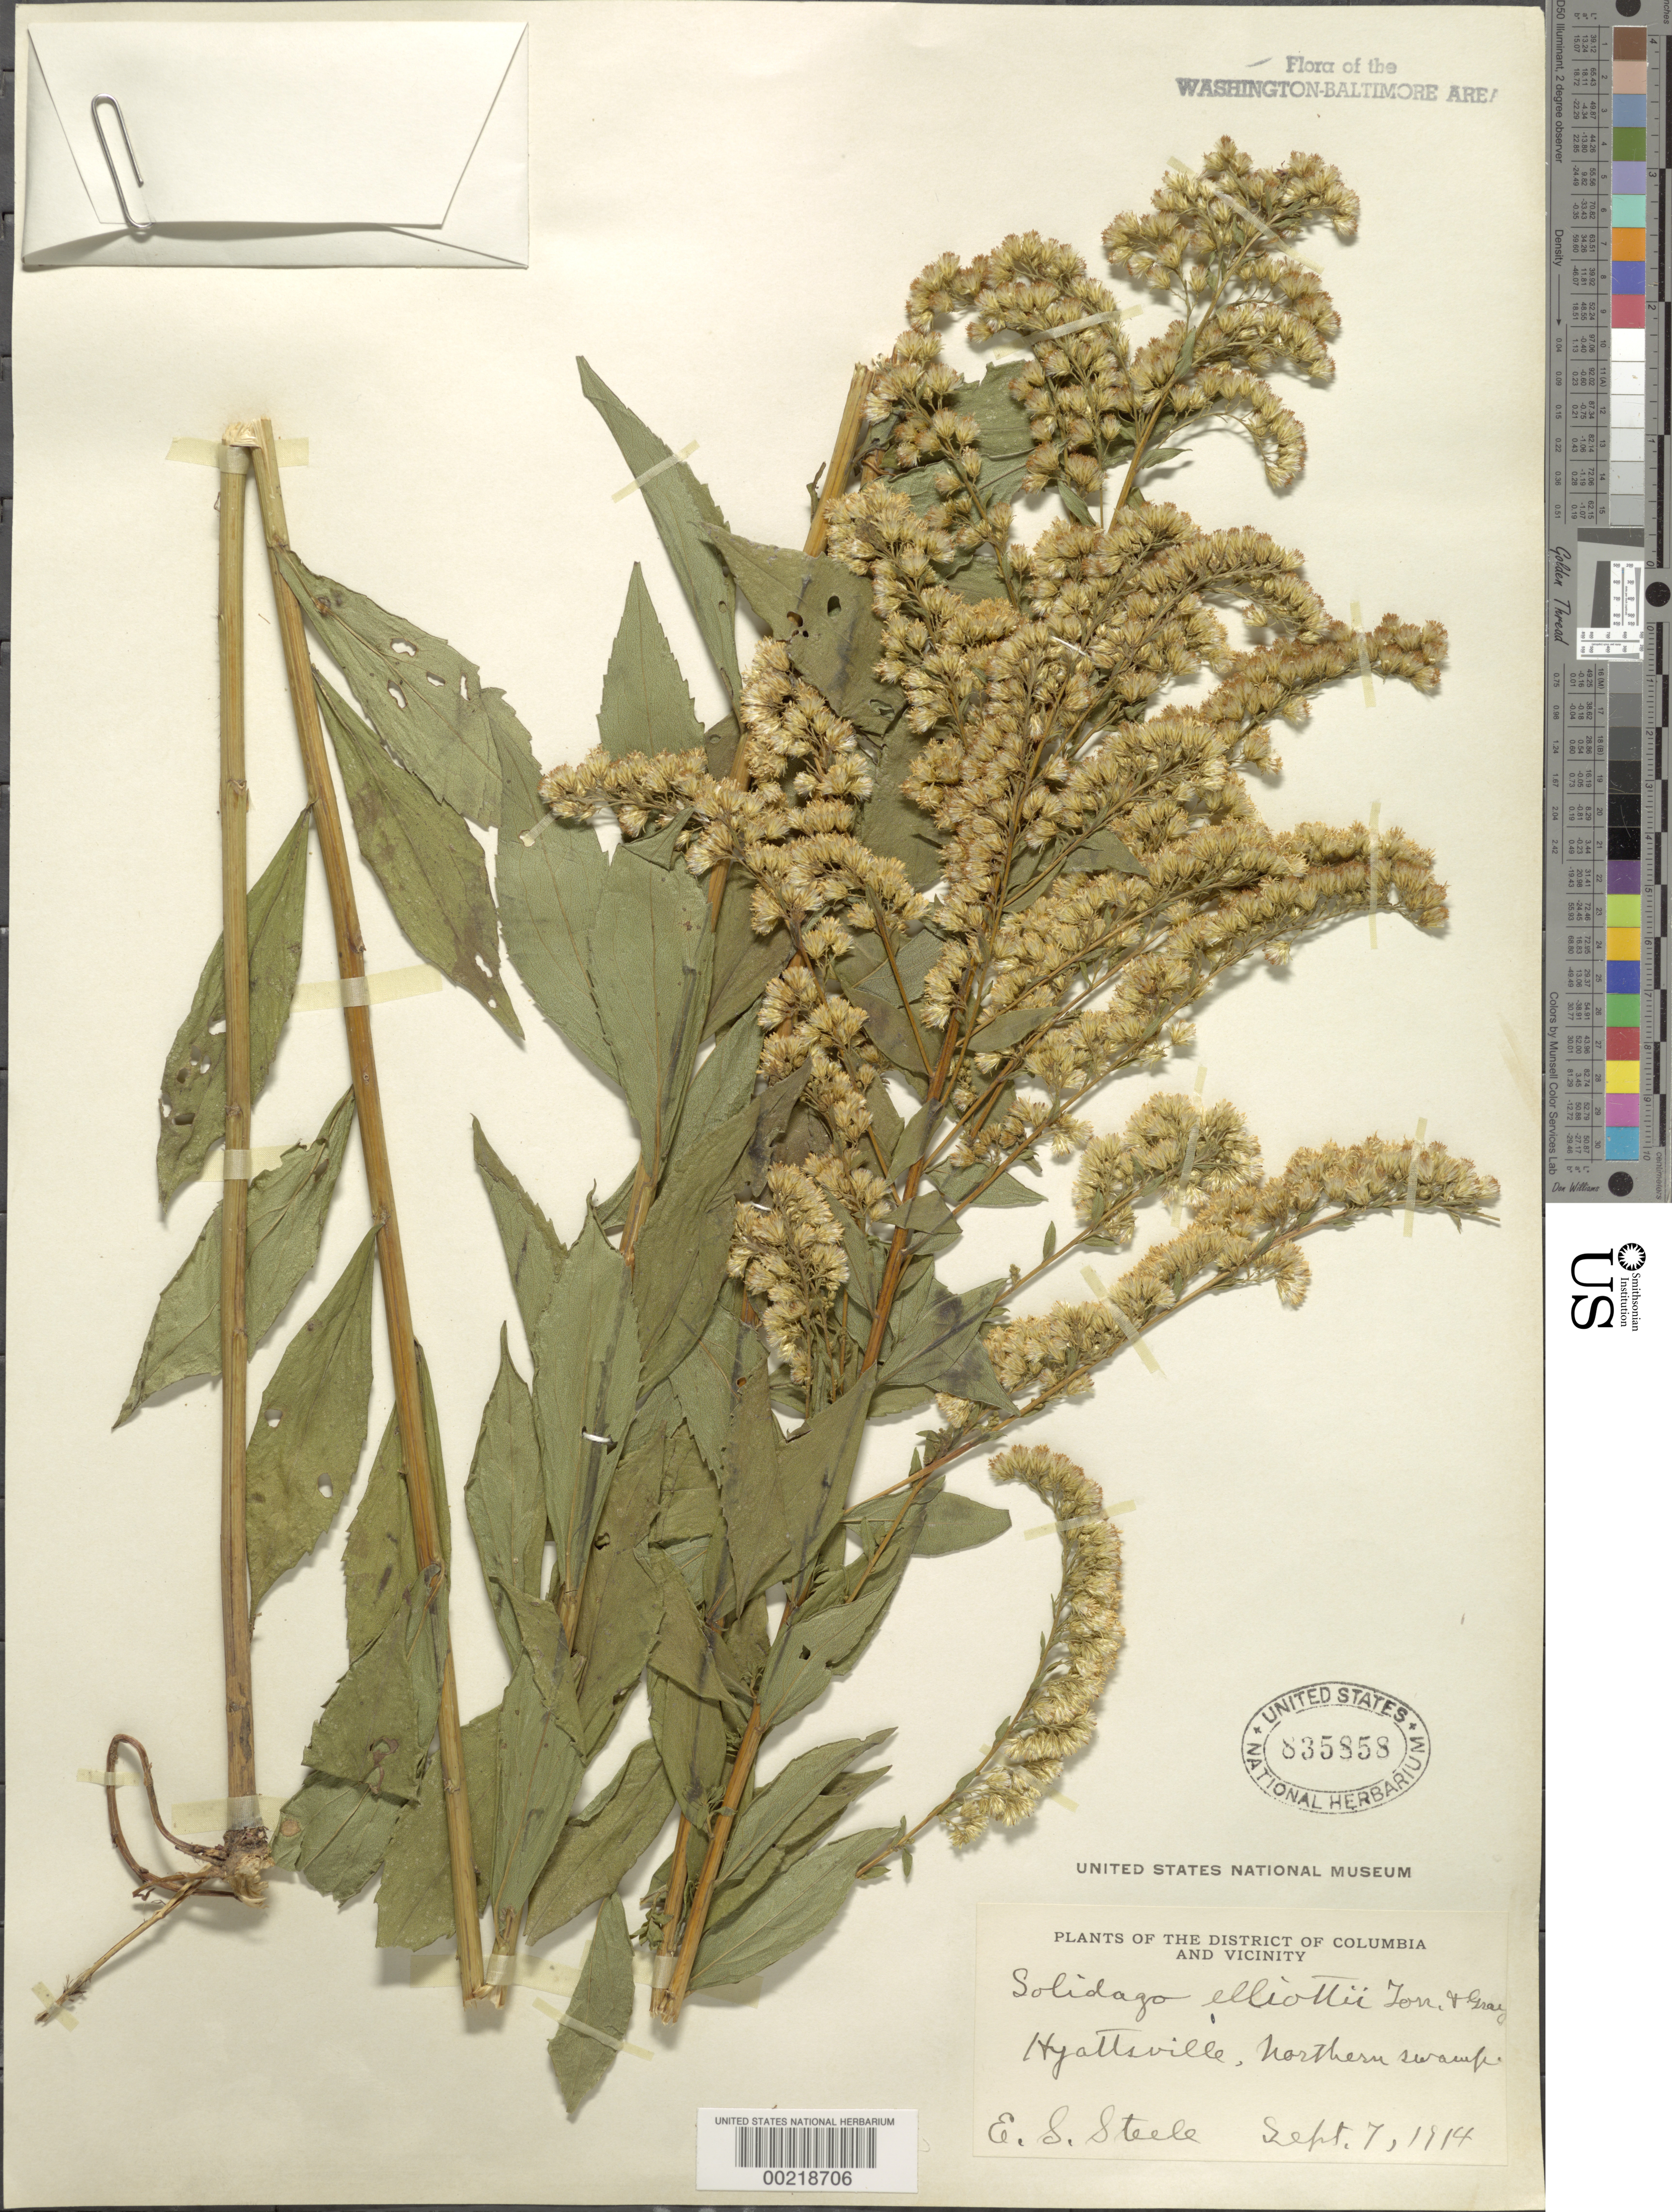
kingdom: Plantae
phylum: Tracheophyta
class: Magnoliopsida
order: Asterales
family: Asteraceae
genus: Solidago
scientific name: Solidago latissimifolia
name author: Mill.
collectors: E. Steele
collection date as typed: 07 Sep 1914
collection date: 1914-09-07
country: United States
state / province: Maryland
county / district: Prince George's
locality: Hyattsville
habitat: Swamp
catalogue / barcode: US 835858